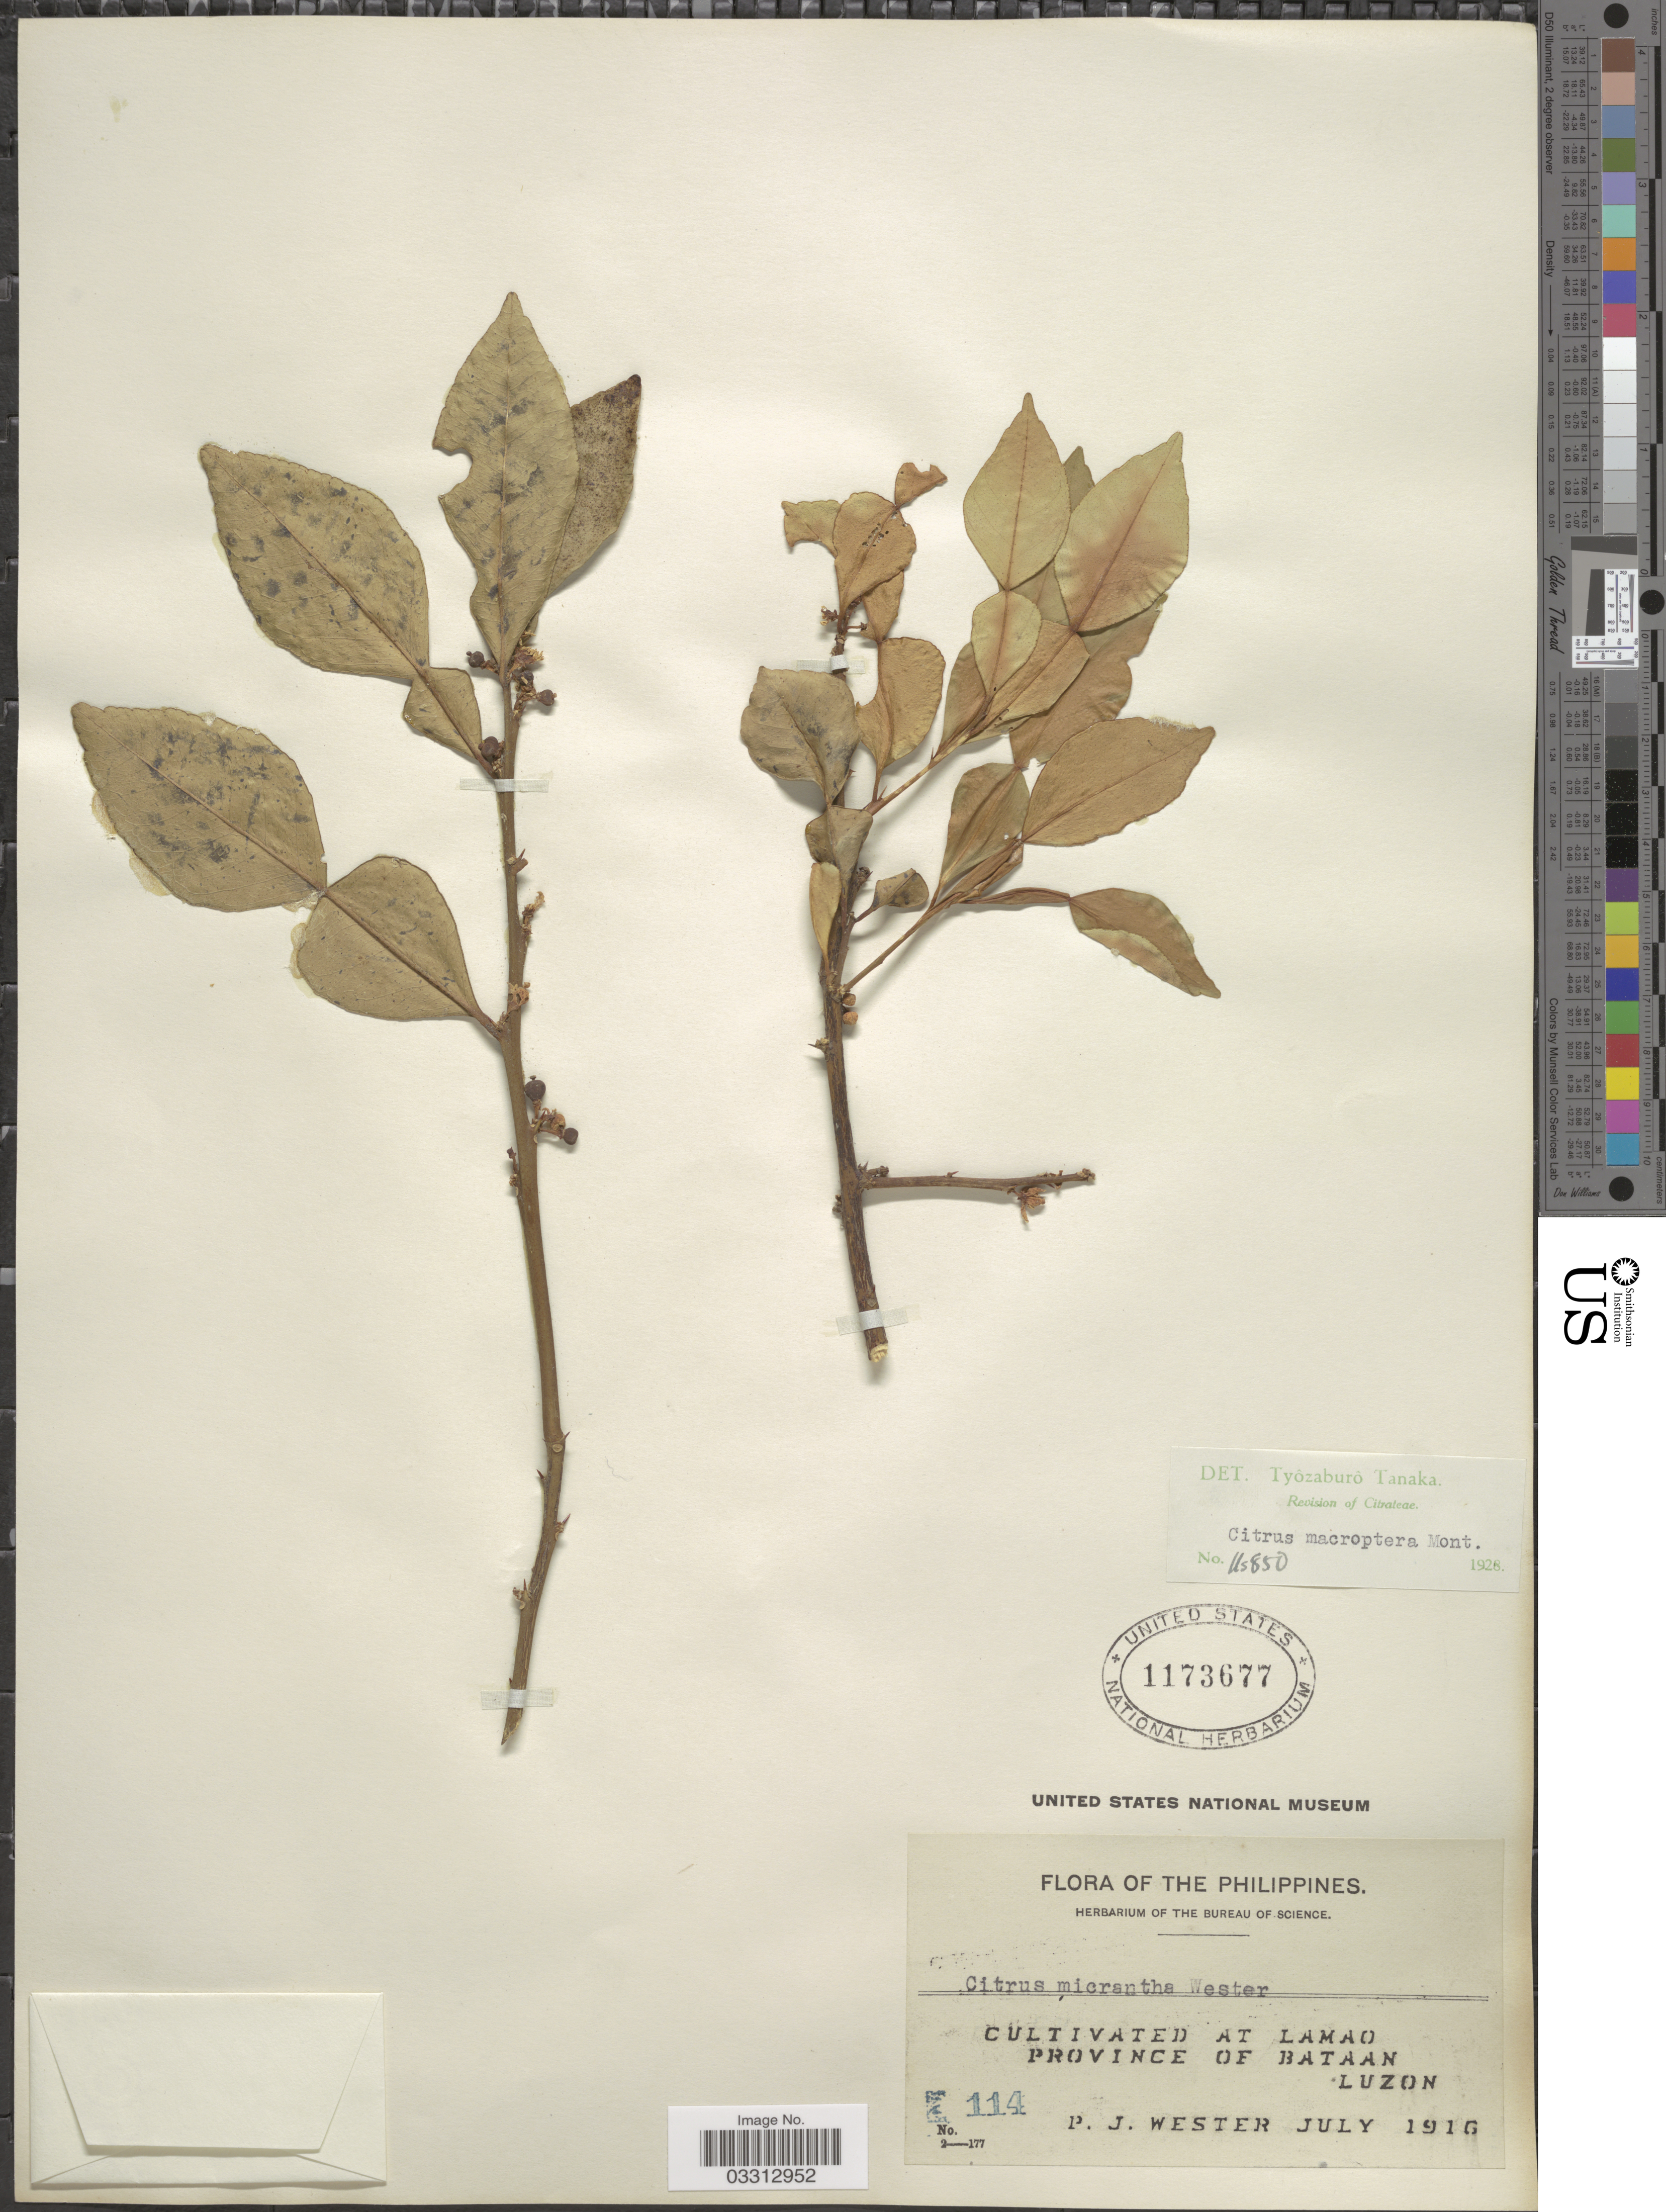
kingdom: Plantae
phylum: Tracheophyta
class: Magnoliopsida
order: Sapindales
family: Rutaceae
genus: Citrus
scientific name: Citrus macroptera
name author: Montrouz.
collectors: P. J. Wester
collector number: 114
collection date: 1916-07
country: Philippines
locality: Lamao. Province of Bataan. Luzon.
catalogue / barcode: US 1173677